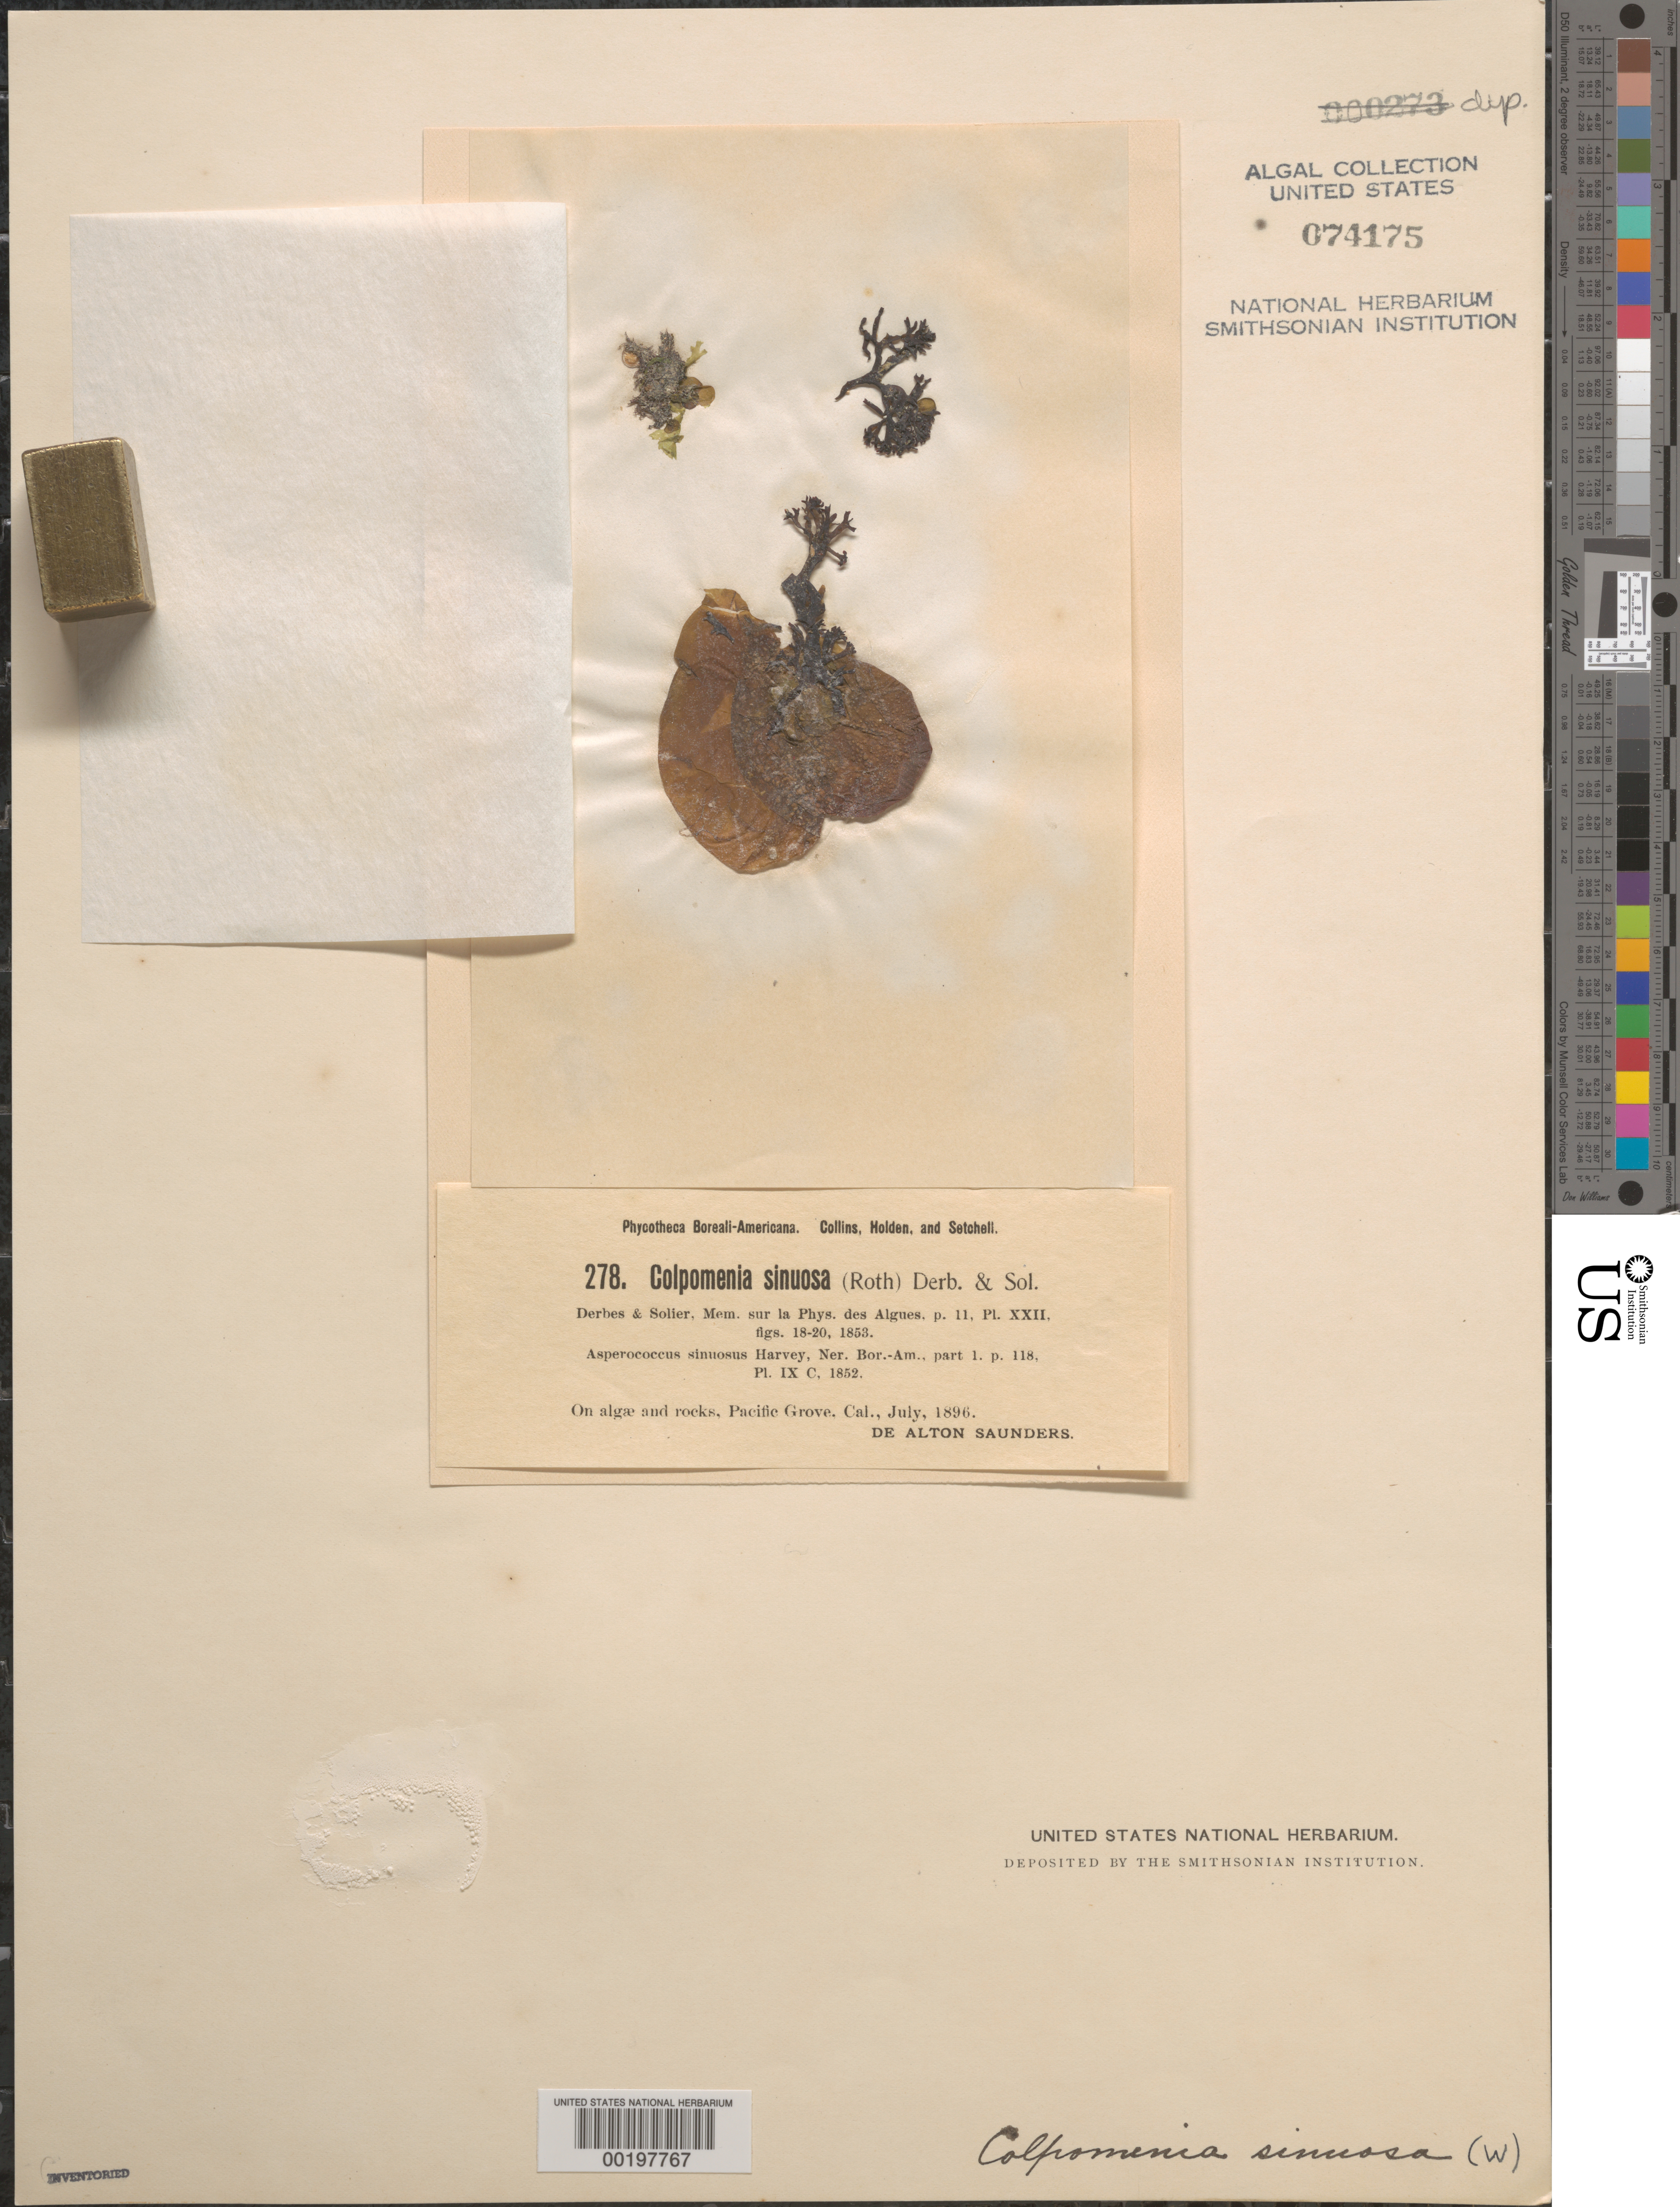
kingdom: Chromista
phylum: Ochrophyta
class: Phaeophyceae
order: Scytosiphonales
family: Scytosiphonaceae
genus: Colpomenia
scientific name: Colpomenia sinuosa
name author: (K. Mert. ex Roth) Derbes & Solier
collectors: D. Saunders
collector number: PB-A 278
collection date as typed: Jul 1896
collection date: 1896-07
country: United States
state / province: California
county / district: Monterey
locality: Pacific Grove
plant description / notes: Collins, Holden & Setchell, Phycotheca Boreali-Americana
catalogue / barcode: US 74175